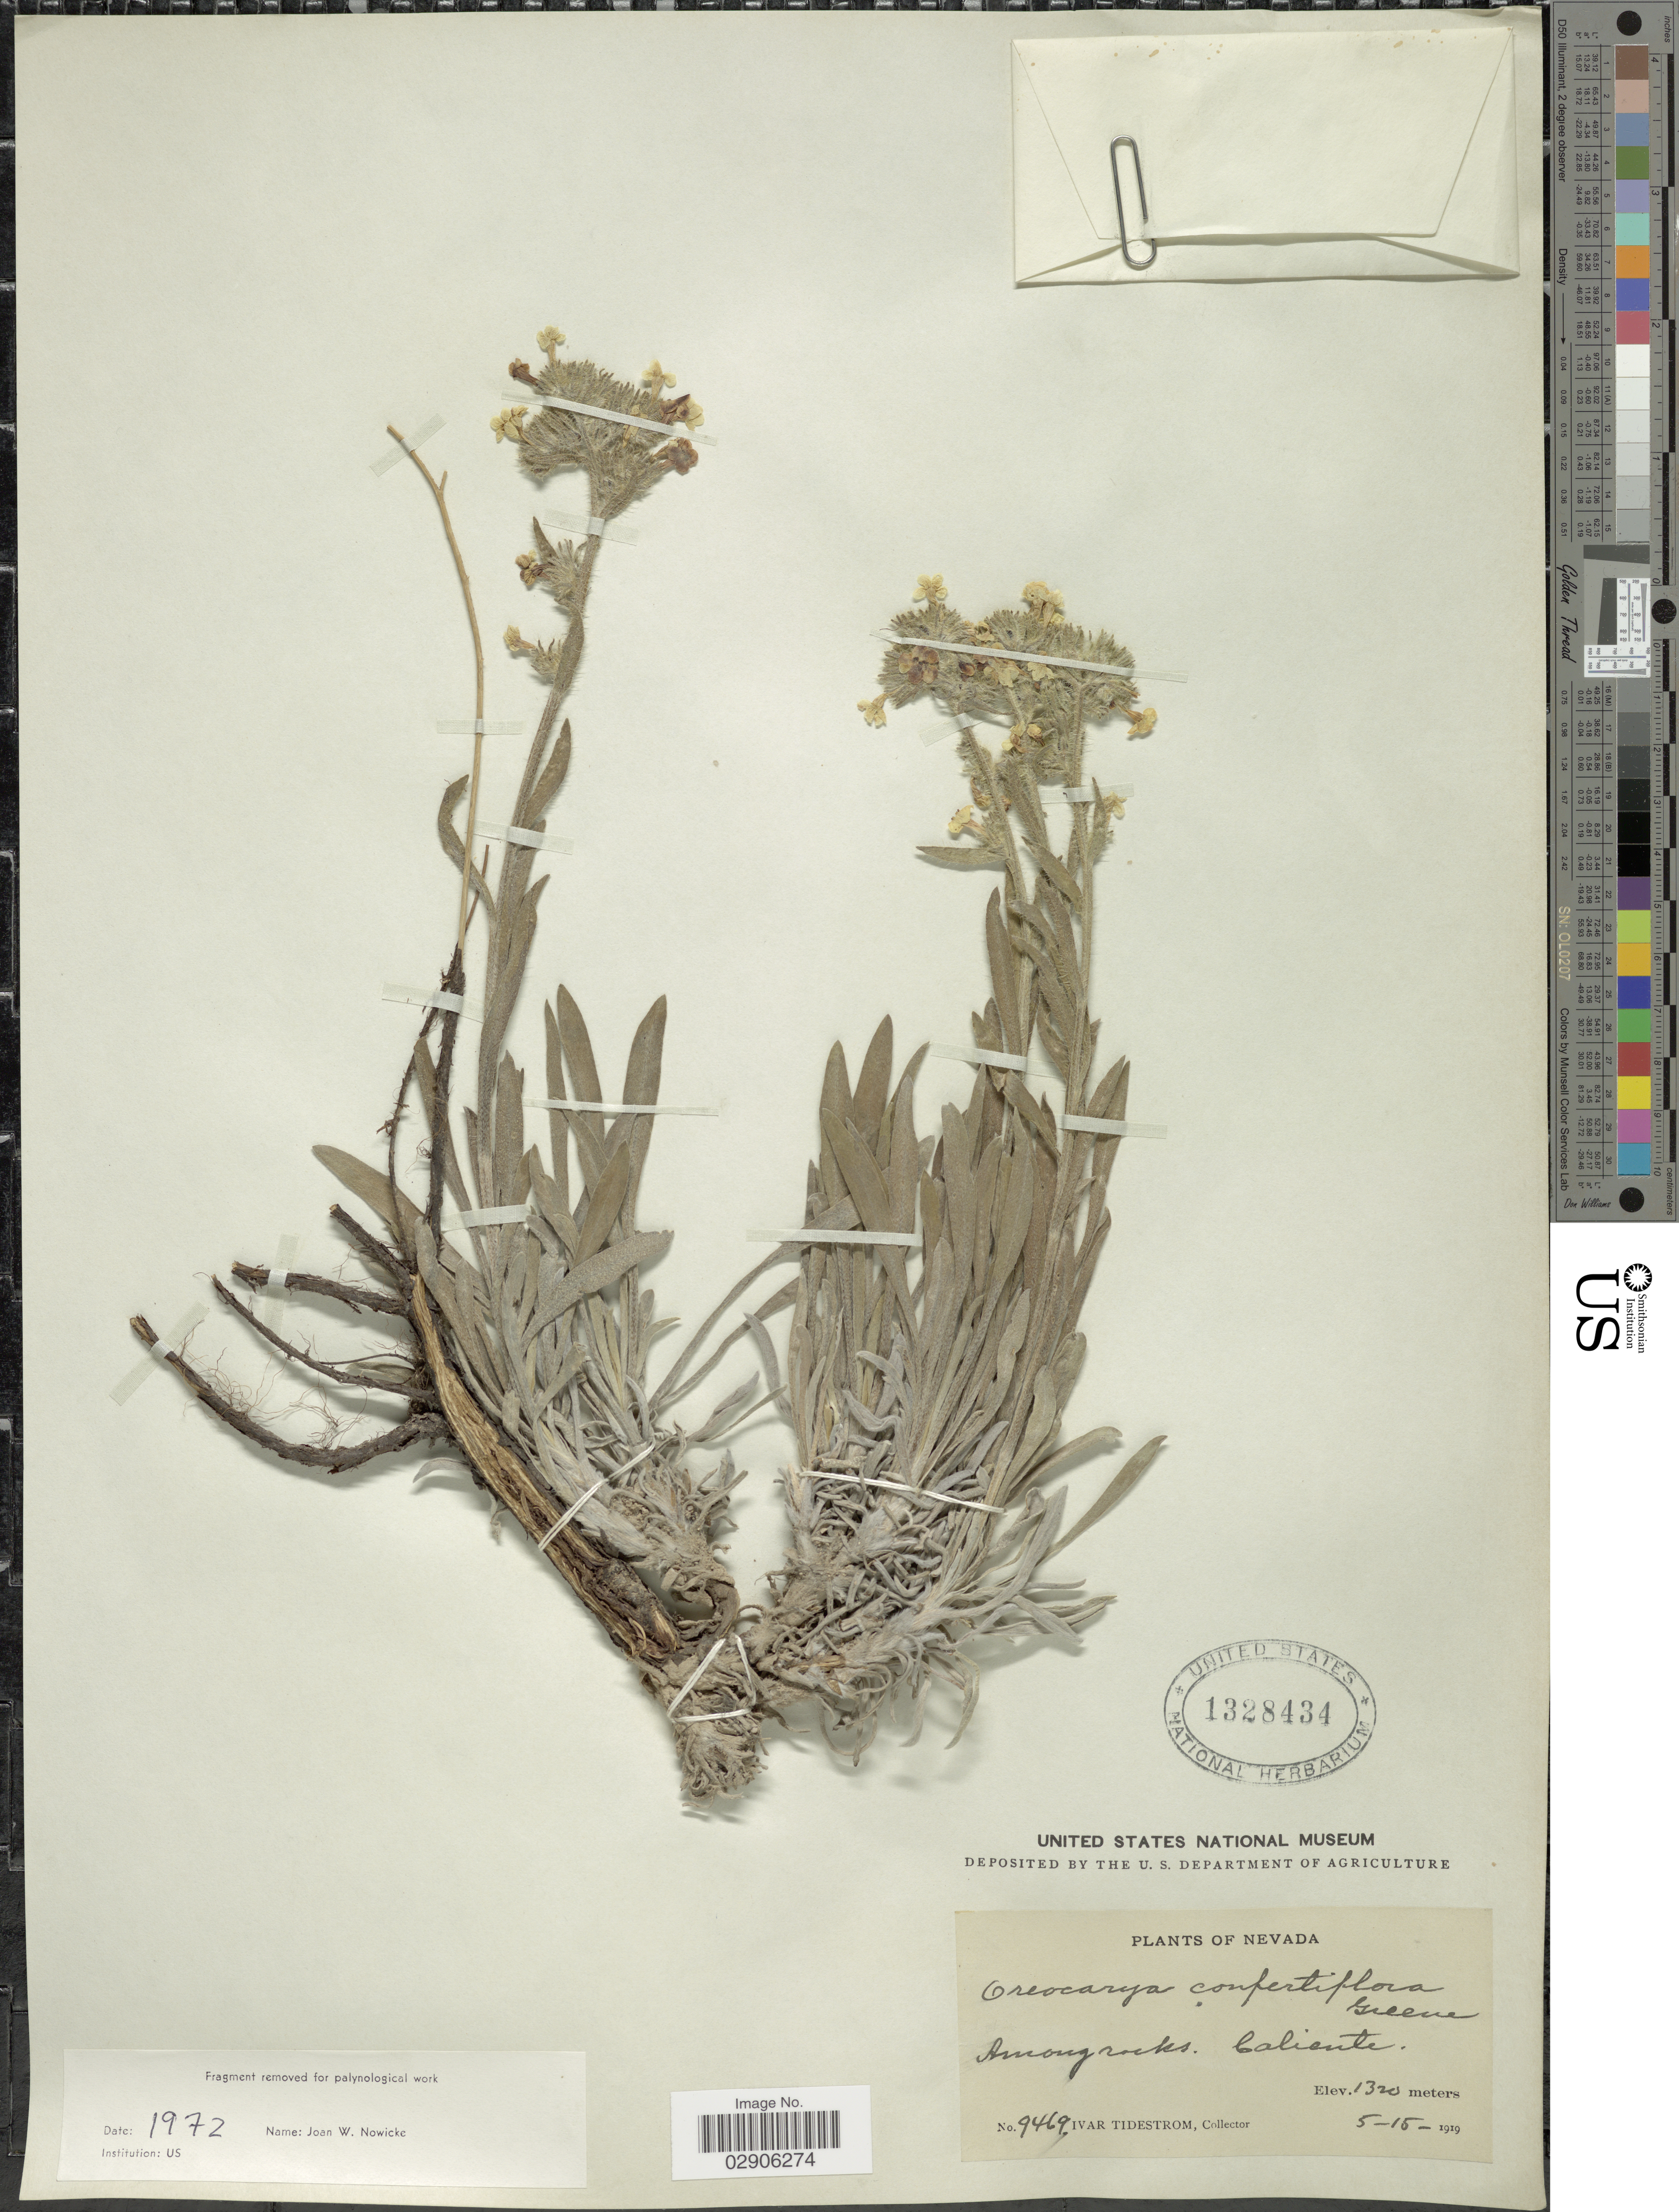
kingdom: Plantae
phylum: Tracheophyta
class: Magnoliopsida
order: Boraginales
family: Boraginaceae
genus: Oreocarya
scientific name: Oreocarya confertiflora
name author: Greene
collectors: I. F. Tidestrom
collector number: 9469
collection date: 1919-05-15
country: United States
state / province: Nevada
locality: Among rocks, Caliente.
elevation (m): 1320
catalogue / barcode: US 1328434